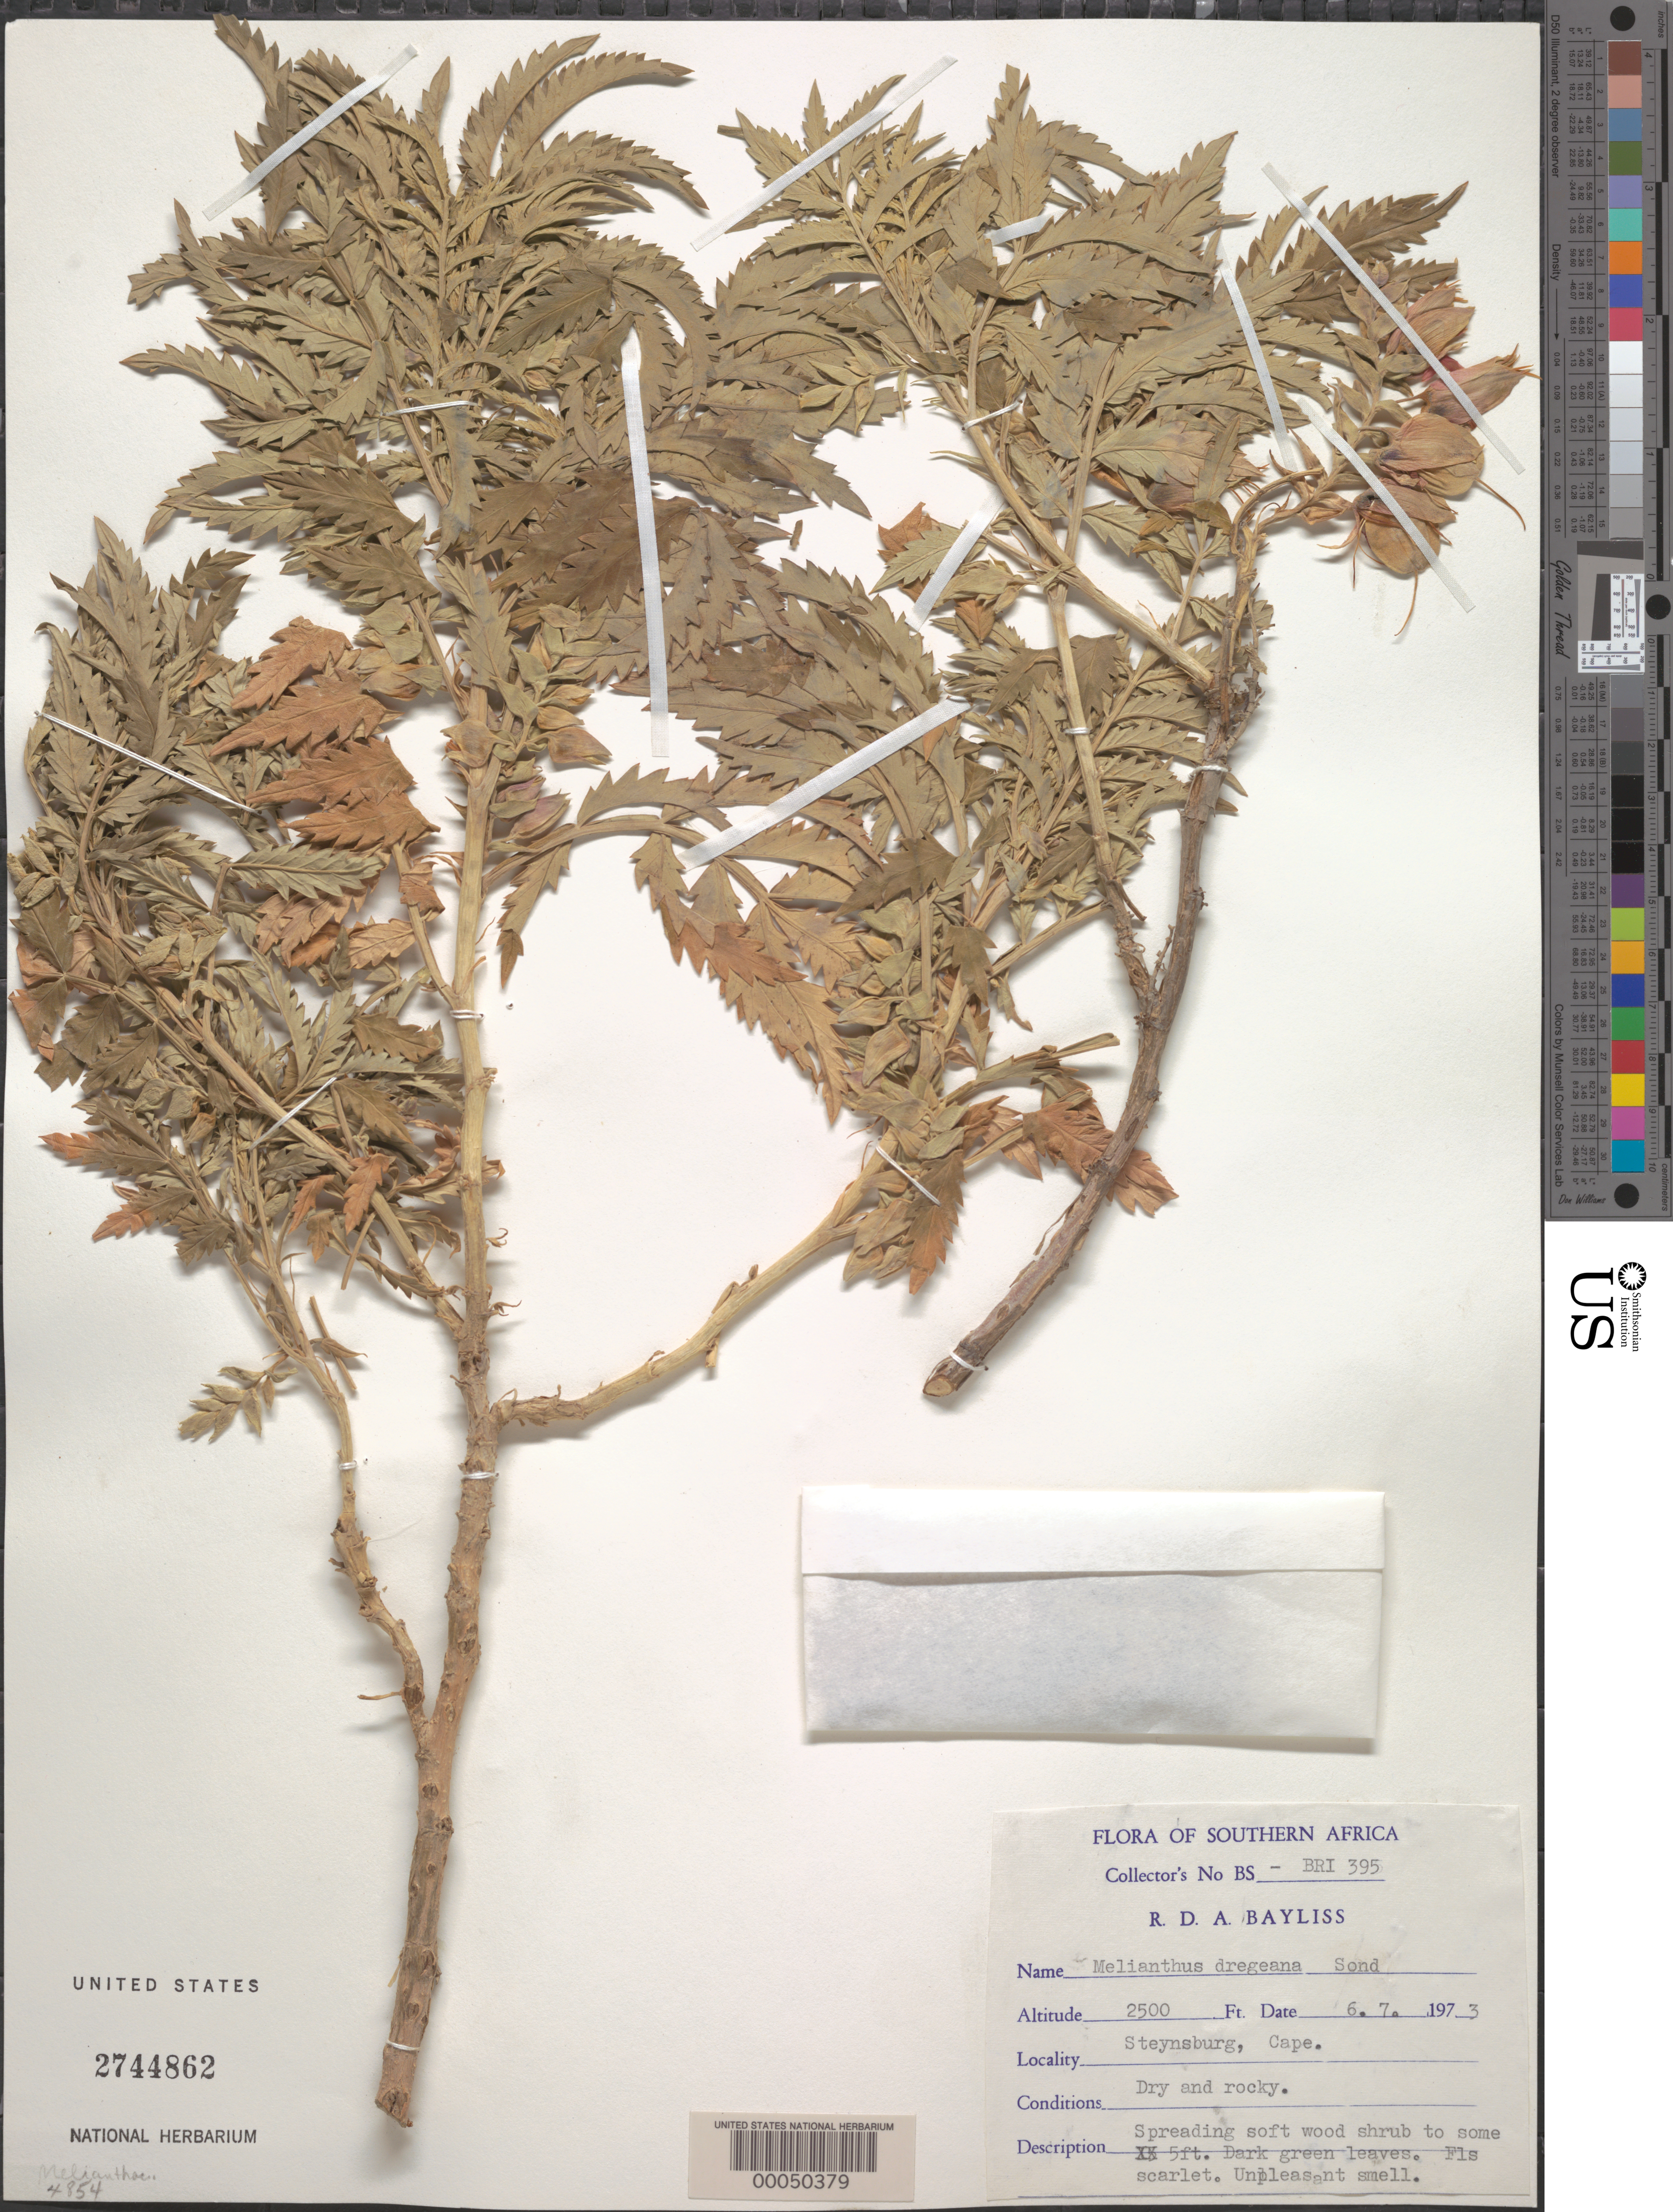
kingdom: Plantae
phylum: Tracheophyta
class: Magnoliopsida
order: Geraniales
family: Melianthaceae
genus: Melianthus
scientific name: Melianthus dreageana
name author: Sond.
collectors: R. D. Bayliss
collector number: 395 Bri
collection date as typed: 06 Jul 1973 or 07 Jun 1973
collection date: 1973-06-07 or 1973-07-06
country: South Africa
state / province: Eastern Cape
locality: Steynsburg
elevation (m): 762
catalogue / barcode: US 2744862